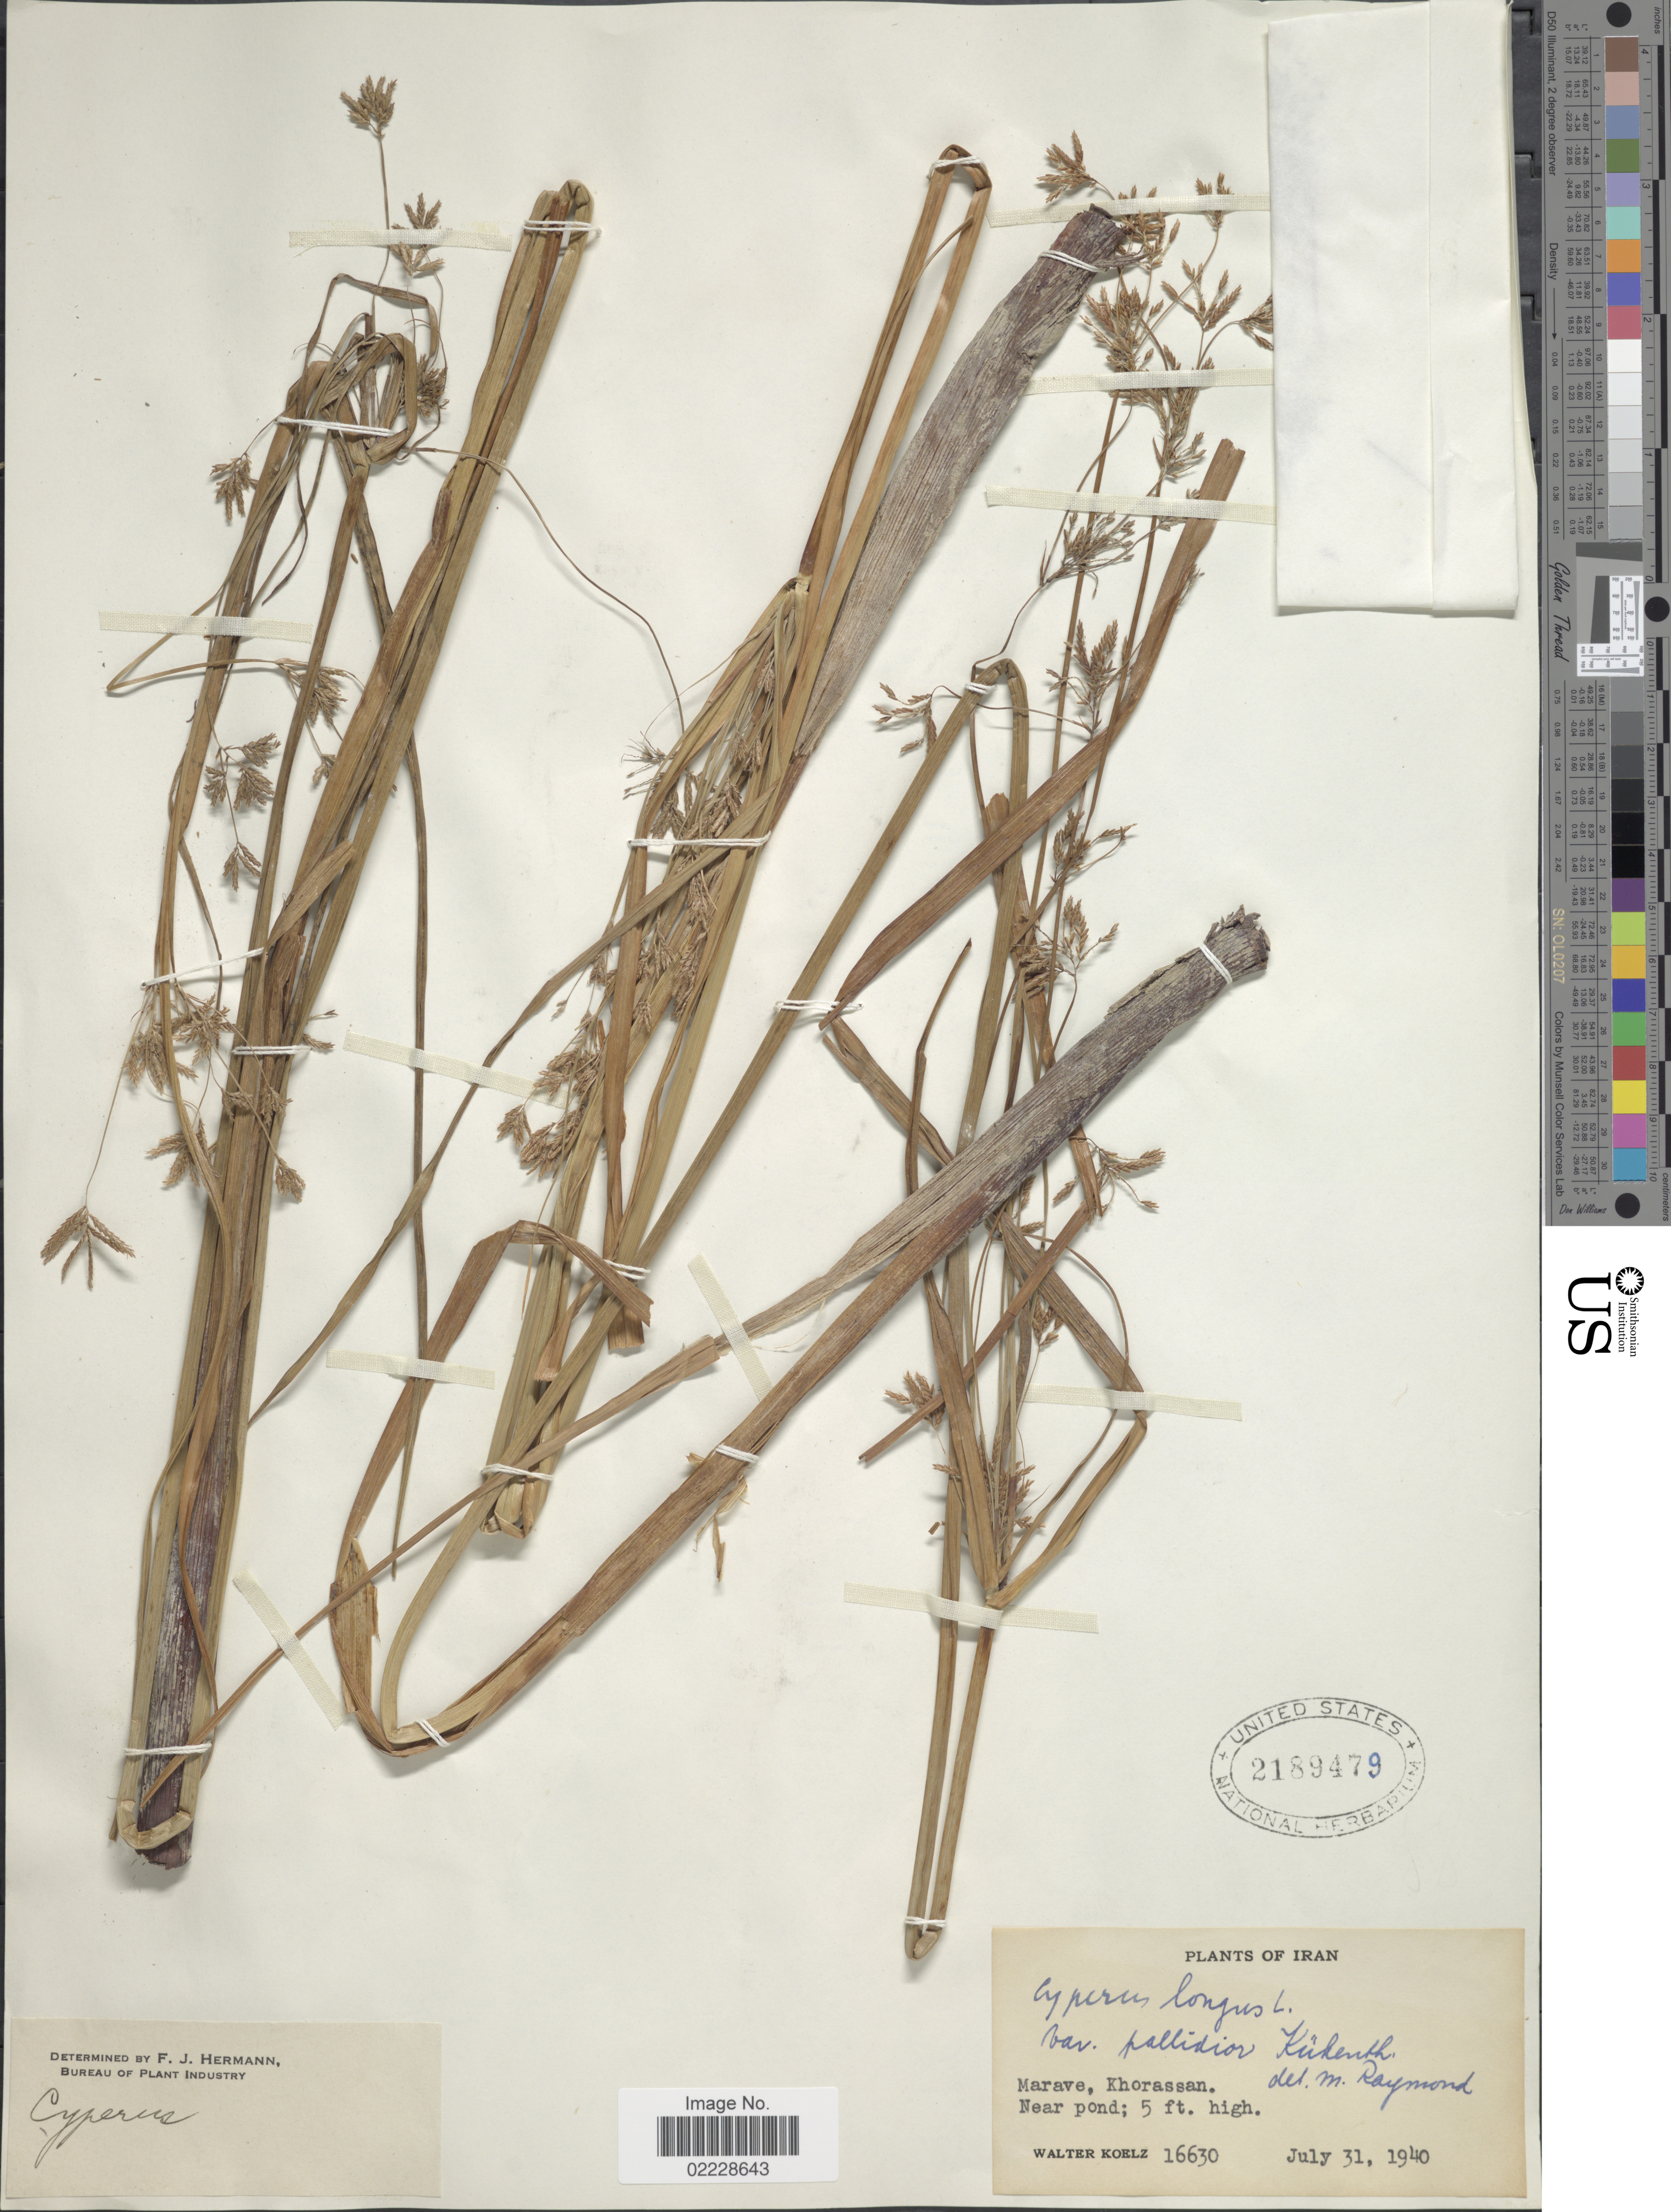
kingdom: Plantae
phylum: Tracheophyta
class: Liliopsida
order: Poales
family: Cyperaceae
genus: Cyperus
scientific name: Cyperus longus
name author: L.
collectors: W. N. Koelz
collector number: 16630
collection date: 1940-07-31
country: Iran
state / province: Khorasan [obsolete]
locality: Iran, Marave, Khorassan. Near pond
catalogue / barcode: US 2189479